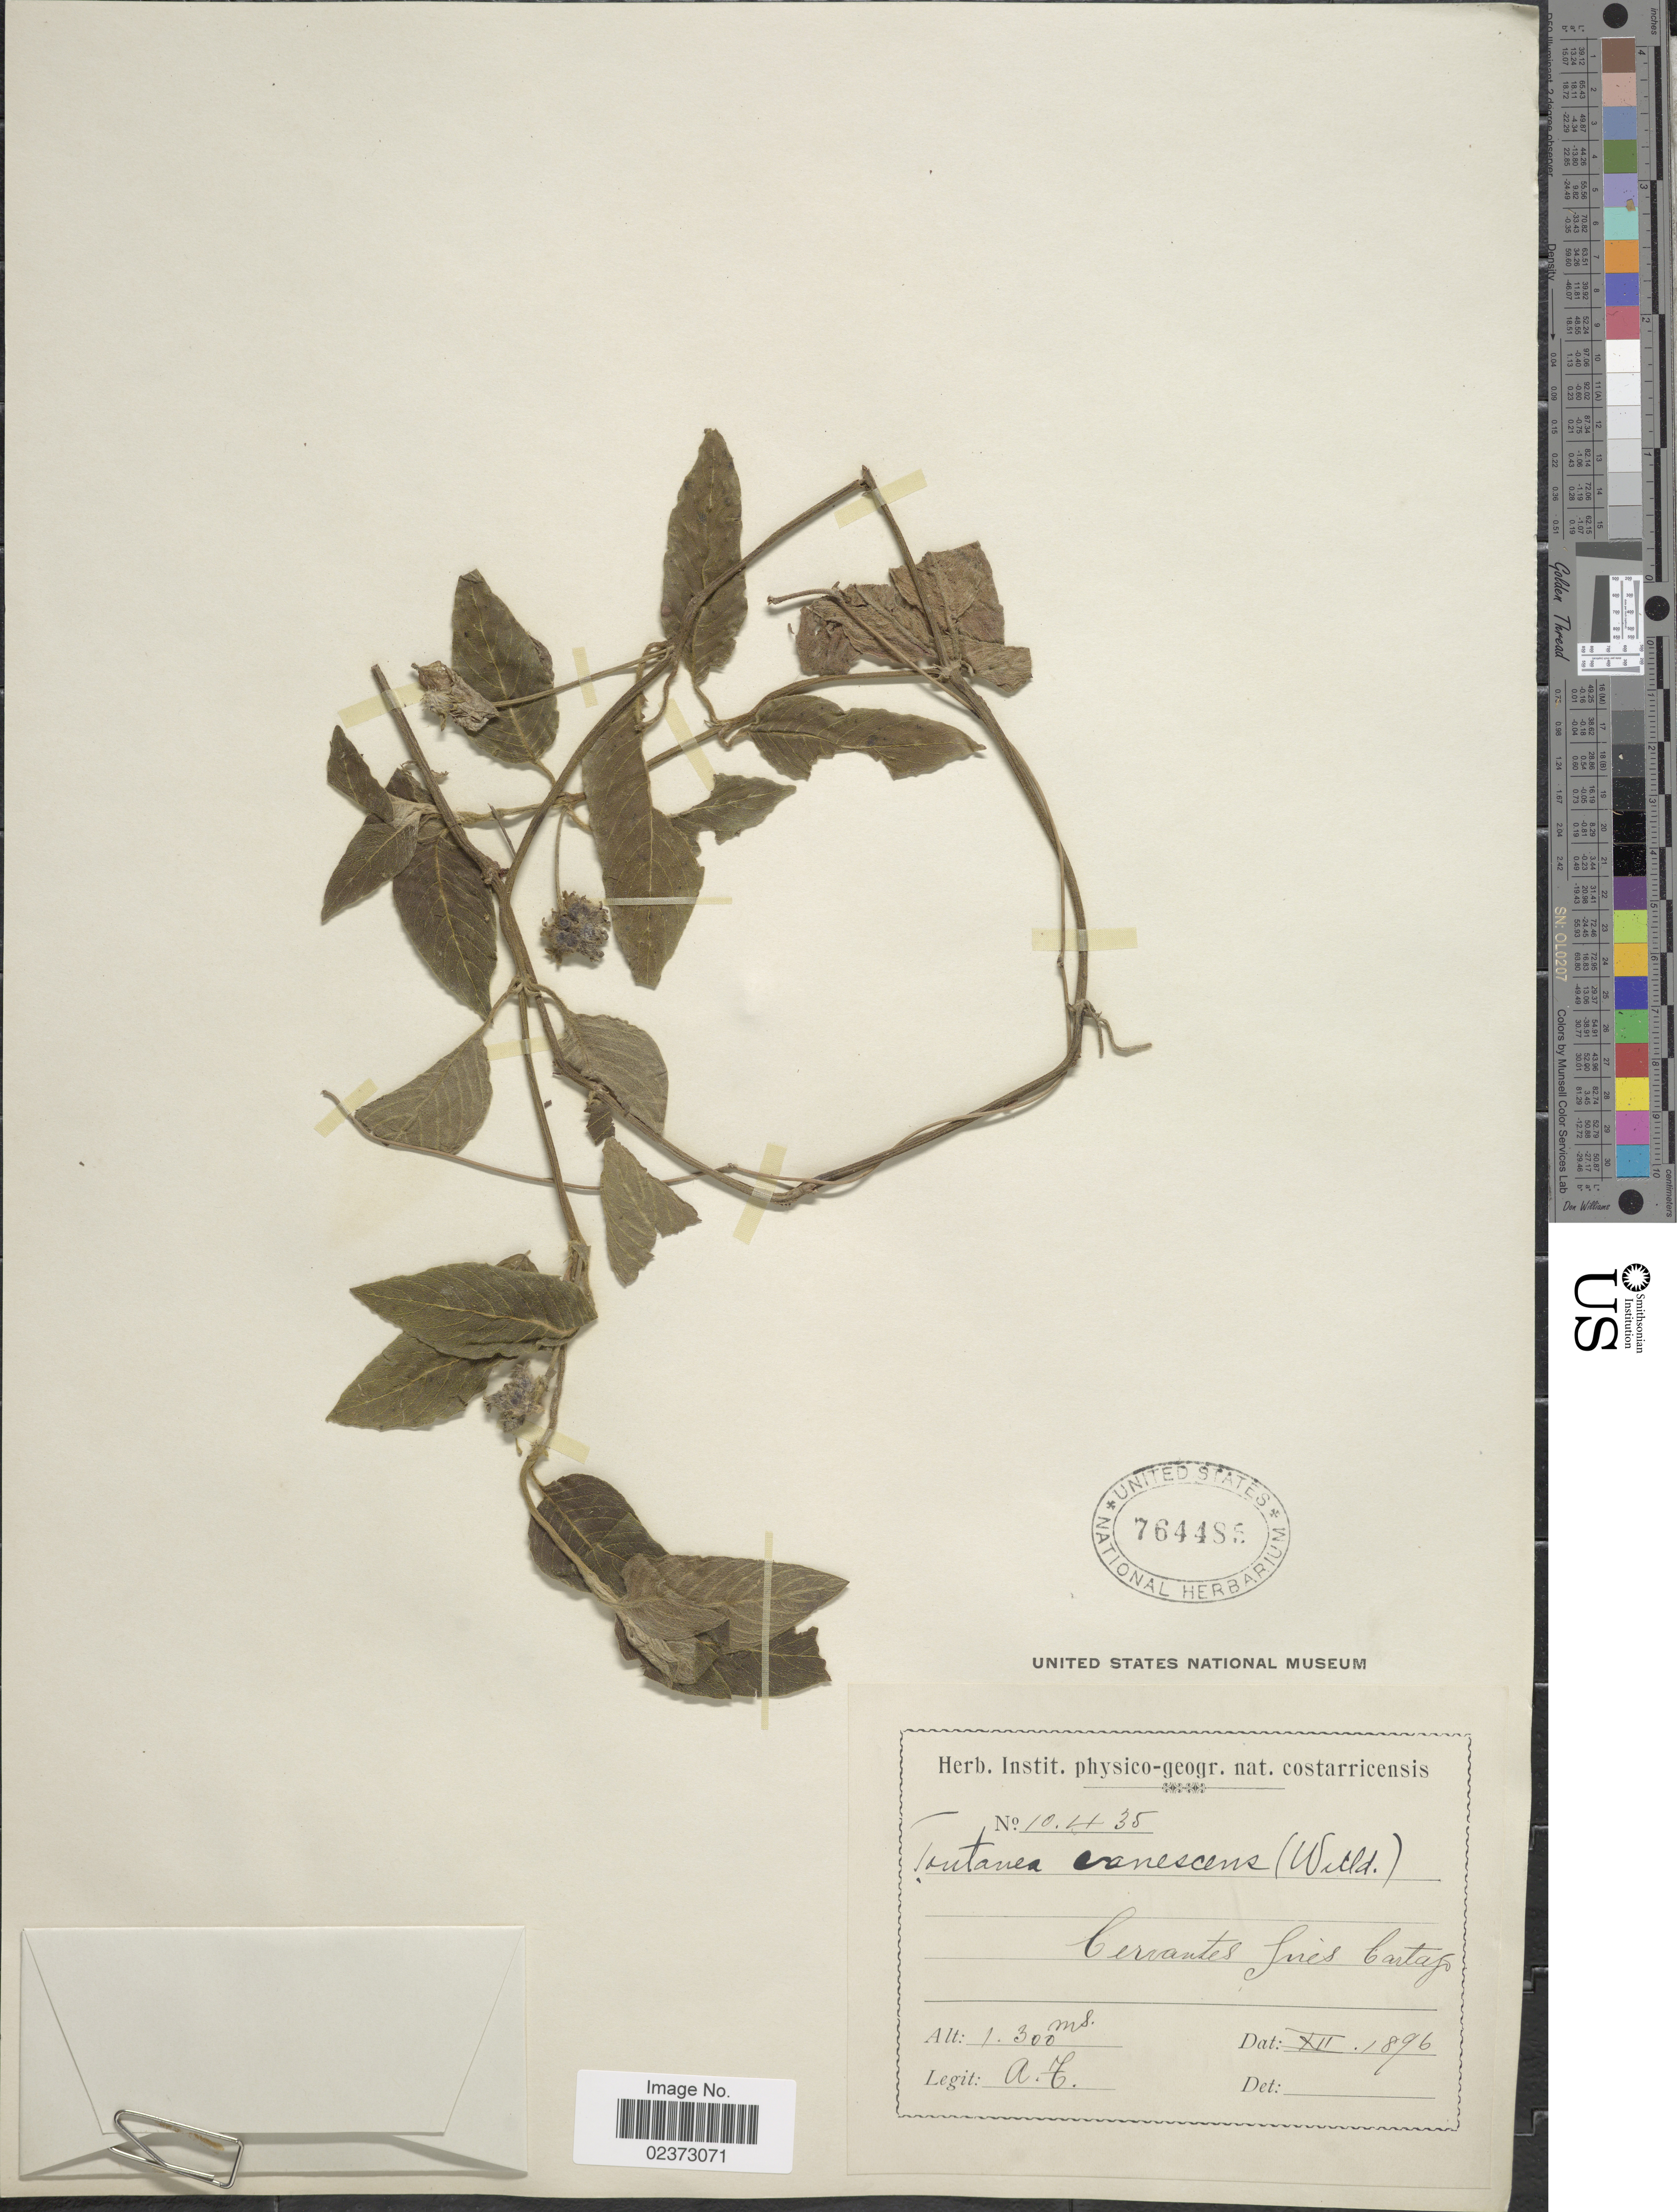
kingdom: Plantae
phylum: Tracheophyta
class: Magnoliopsida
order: Gentianales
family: Rubiaceae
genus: Coccocypselum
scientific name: Coccocypselum lanceolatum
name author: (Ruiz & Pav.) Pers.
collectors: A. T.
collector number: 10435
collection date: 1896-12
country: Costa Rica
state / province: Cartago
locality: Cerrantes fues Cartago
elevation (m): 1300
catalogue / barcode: US 764486